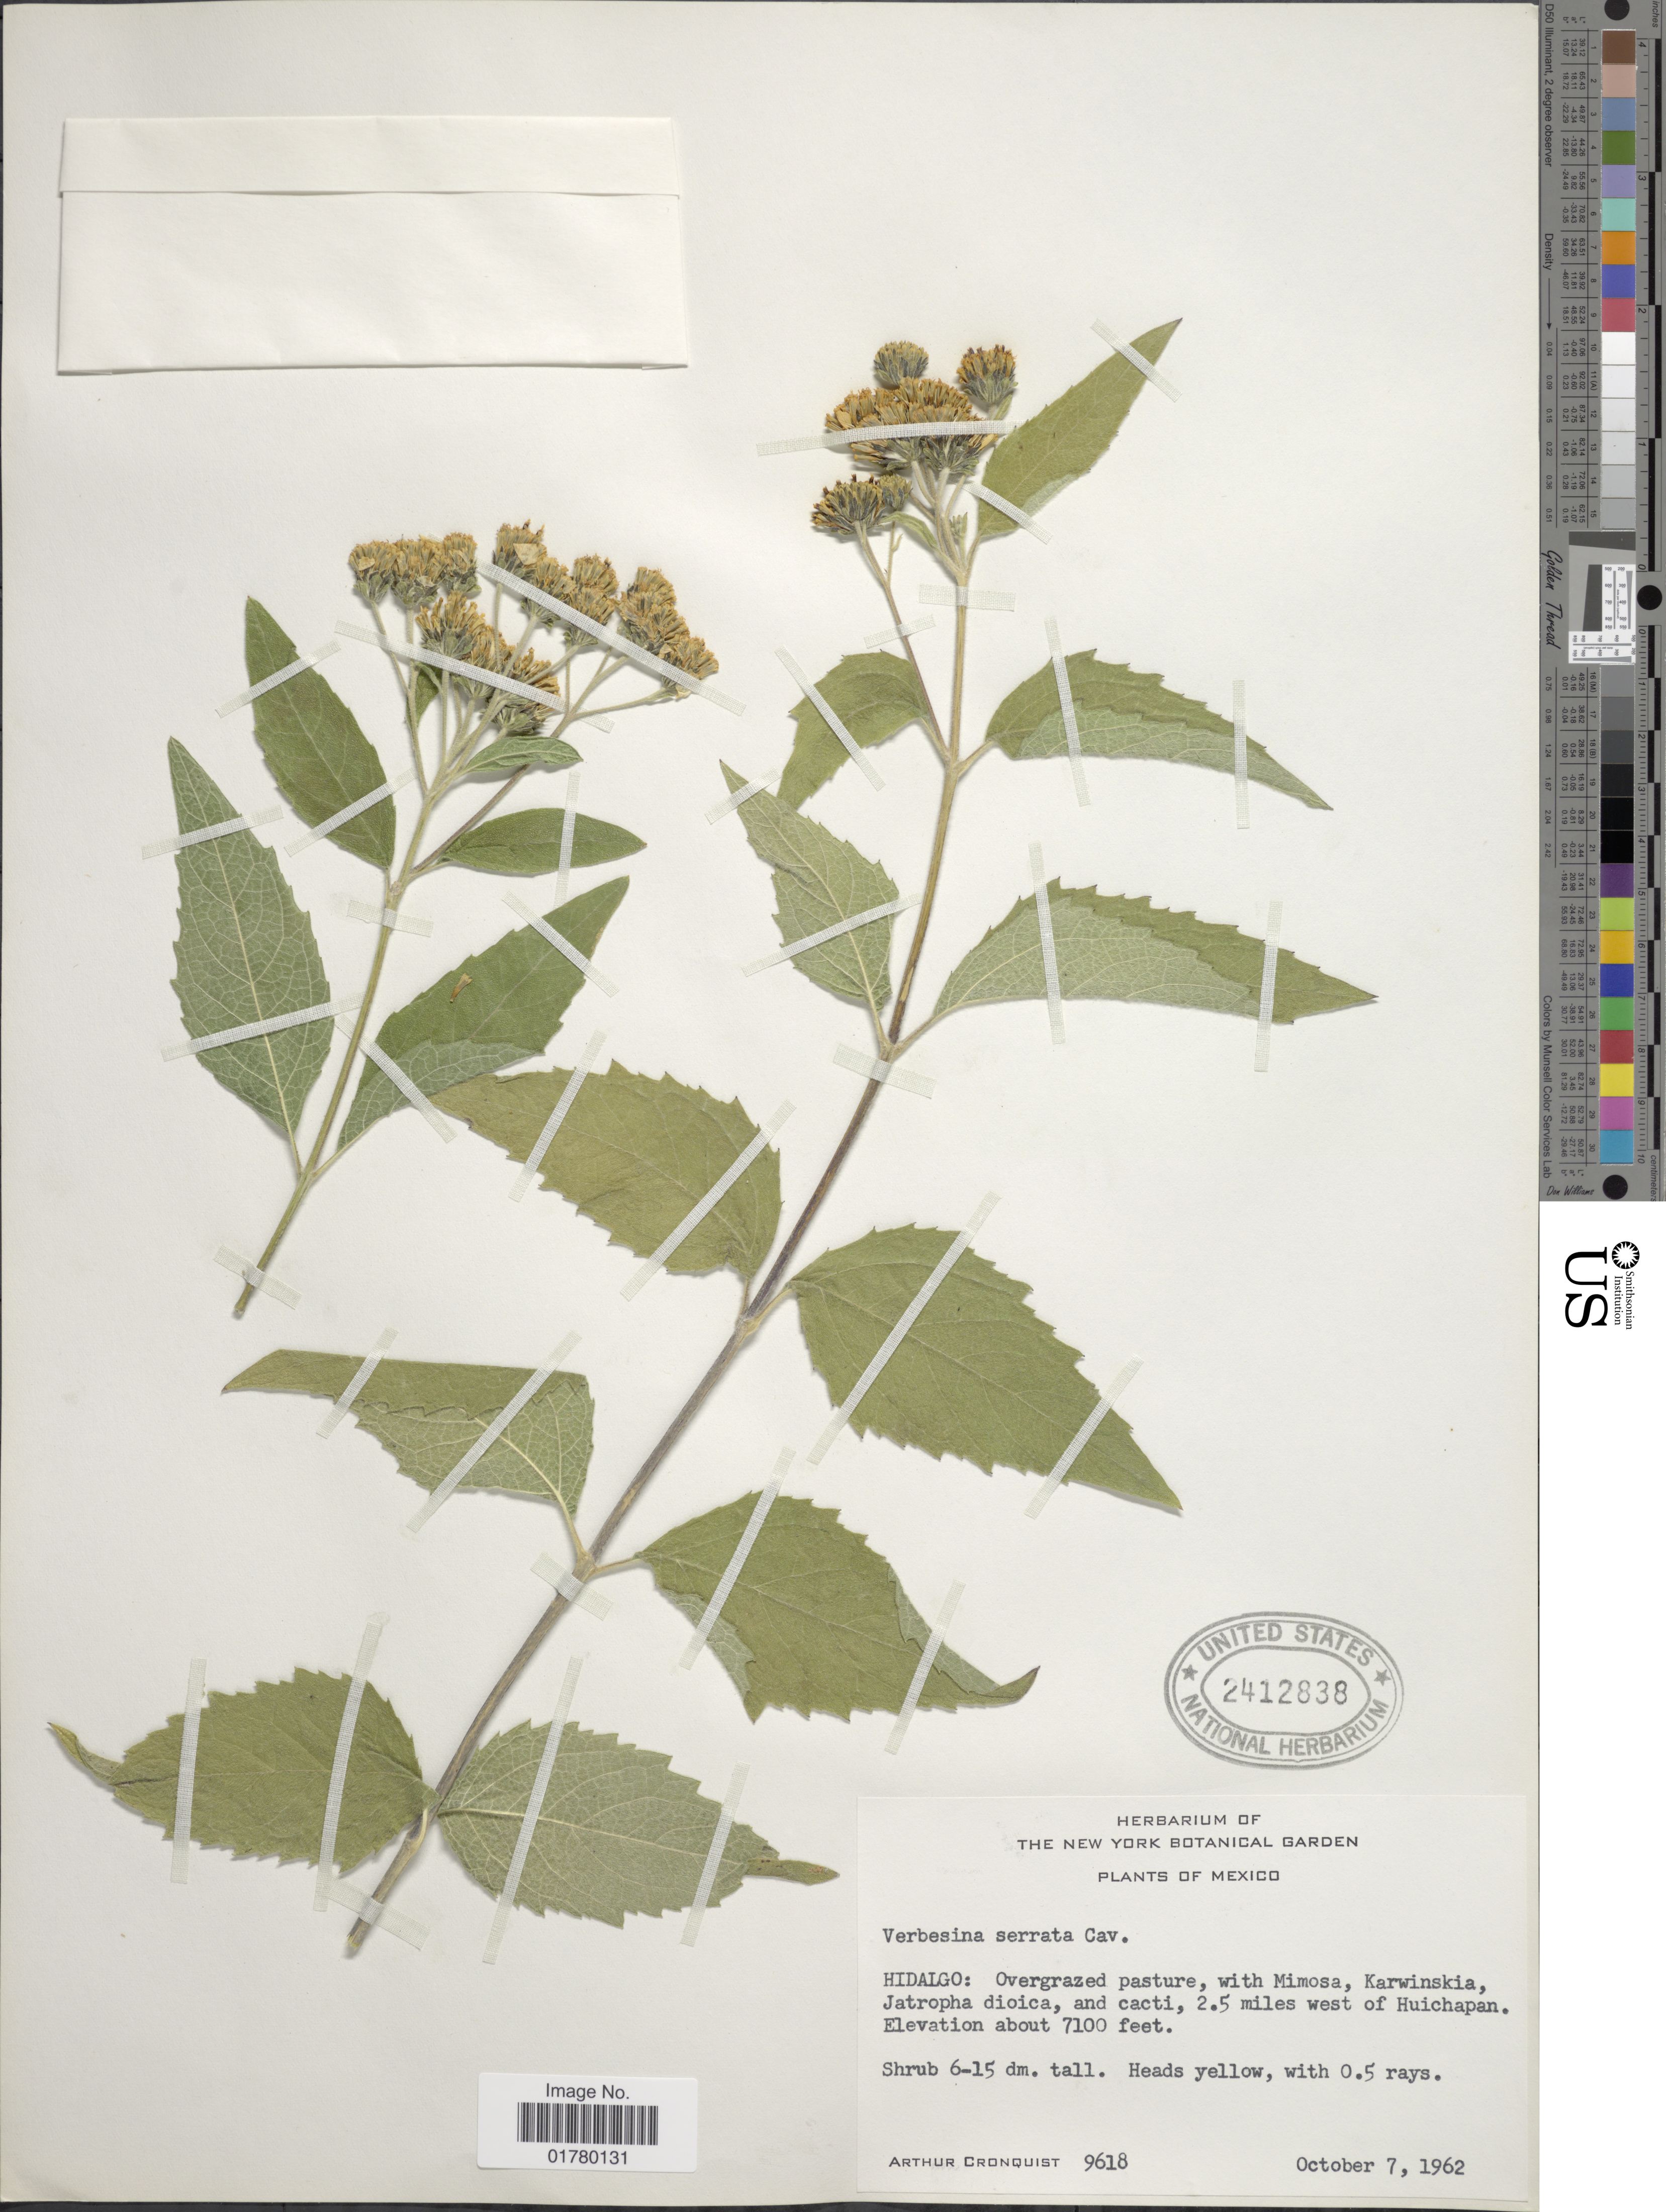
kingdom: Plantae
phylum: Tracheophyta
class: Magnoliopsida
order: Asterales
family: Asteraceae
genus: Verbesina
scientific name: Verbesina serrata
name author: Cav.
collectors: A. J. Cronquist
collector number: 9618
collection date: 1962-10-07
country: Mexico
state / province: Hidalgo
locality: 2.5 miles west of Huichapan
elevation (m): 2164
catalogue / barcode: US 2412838